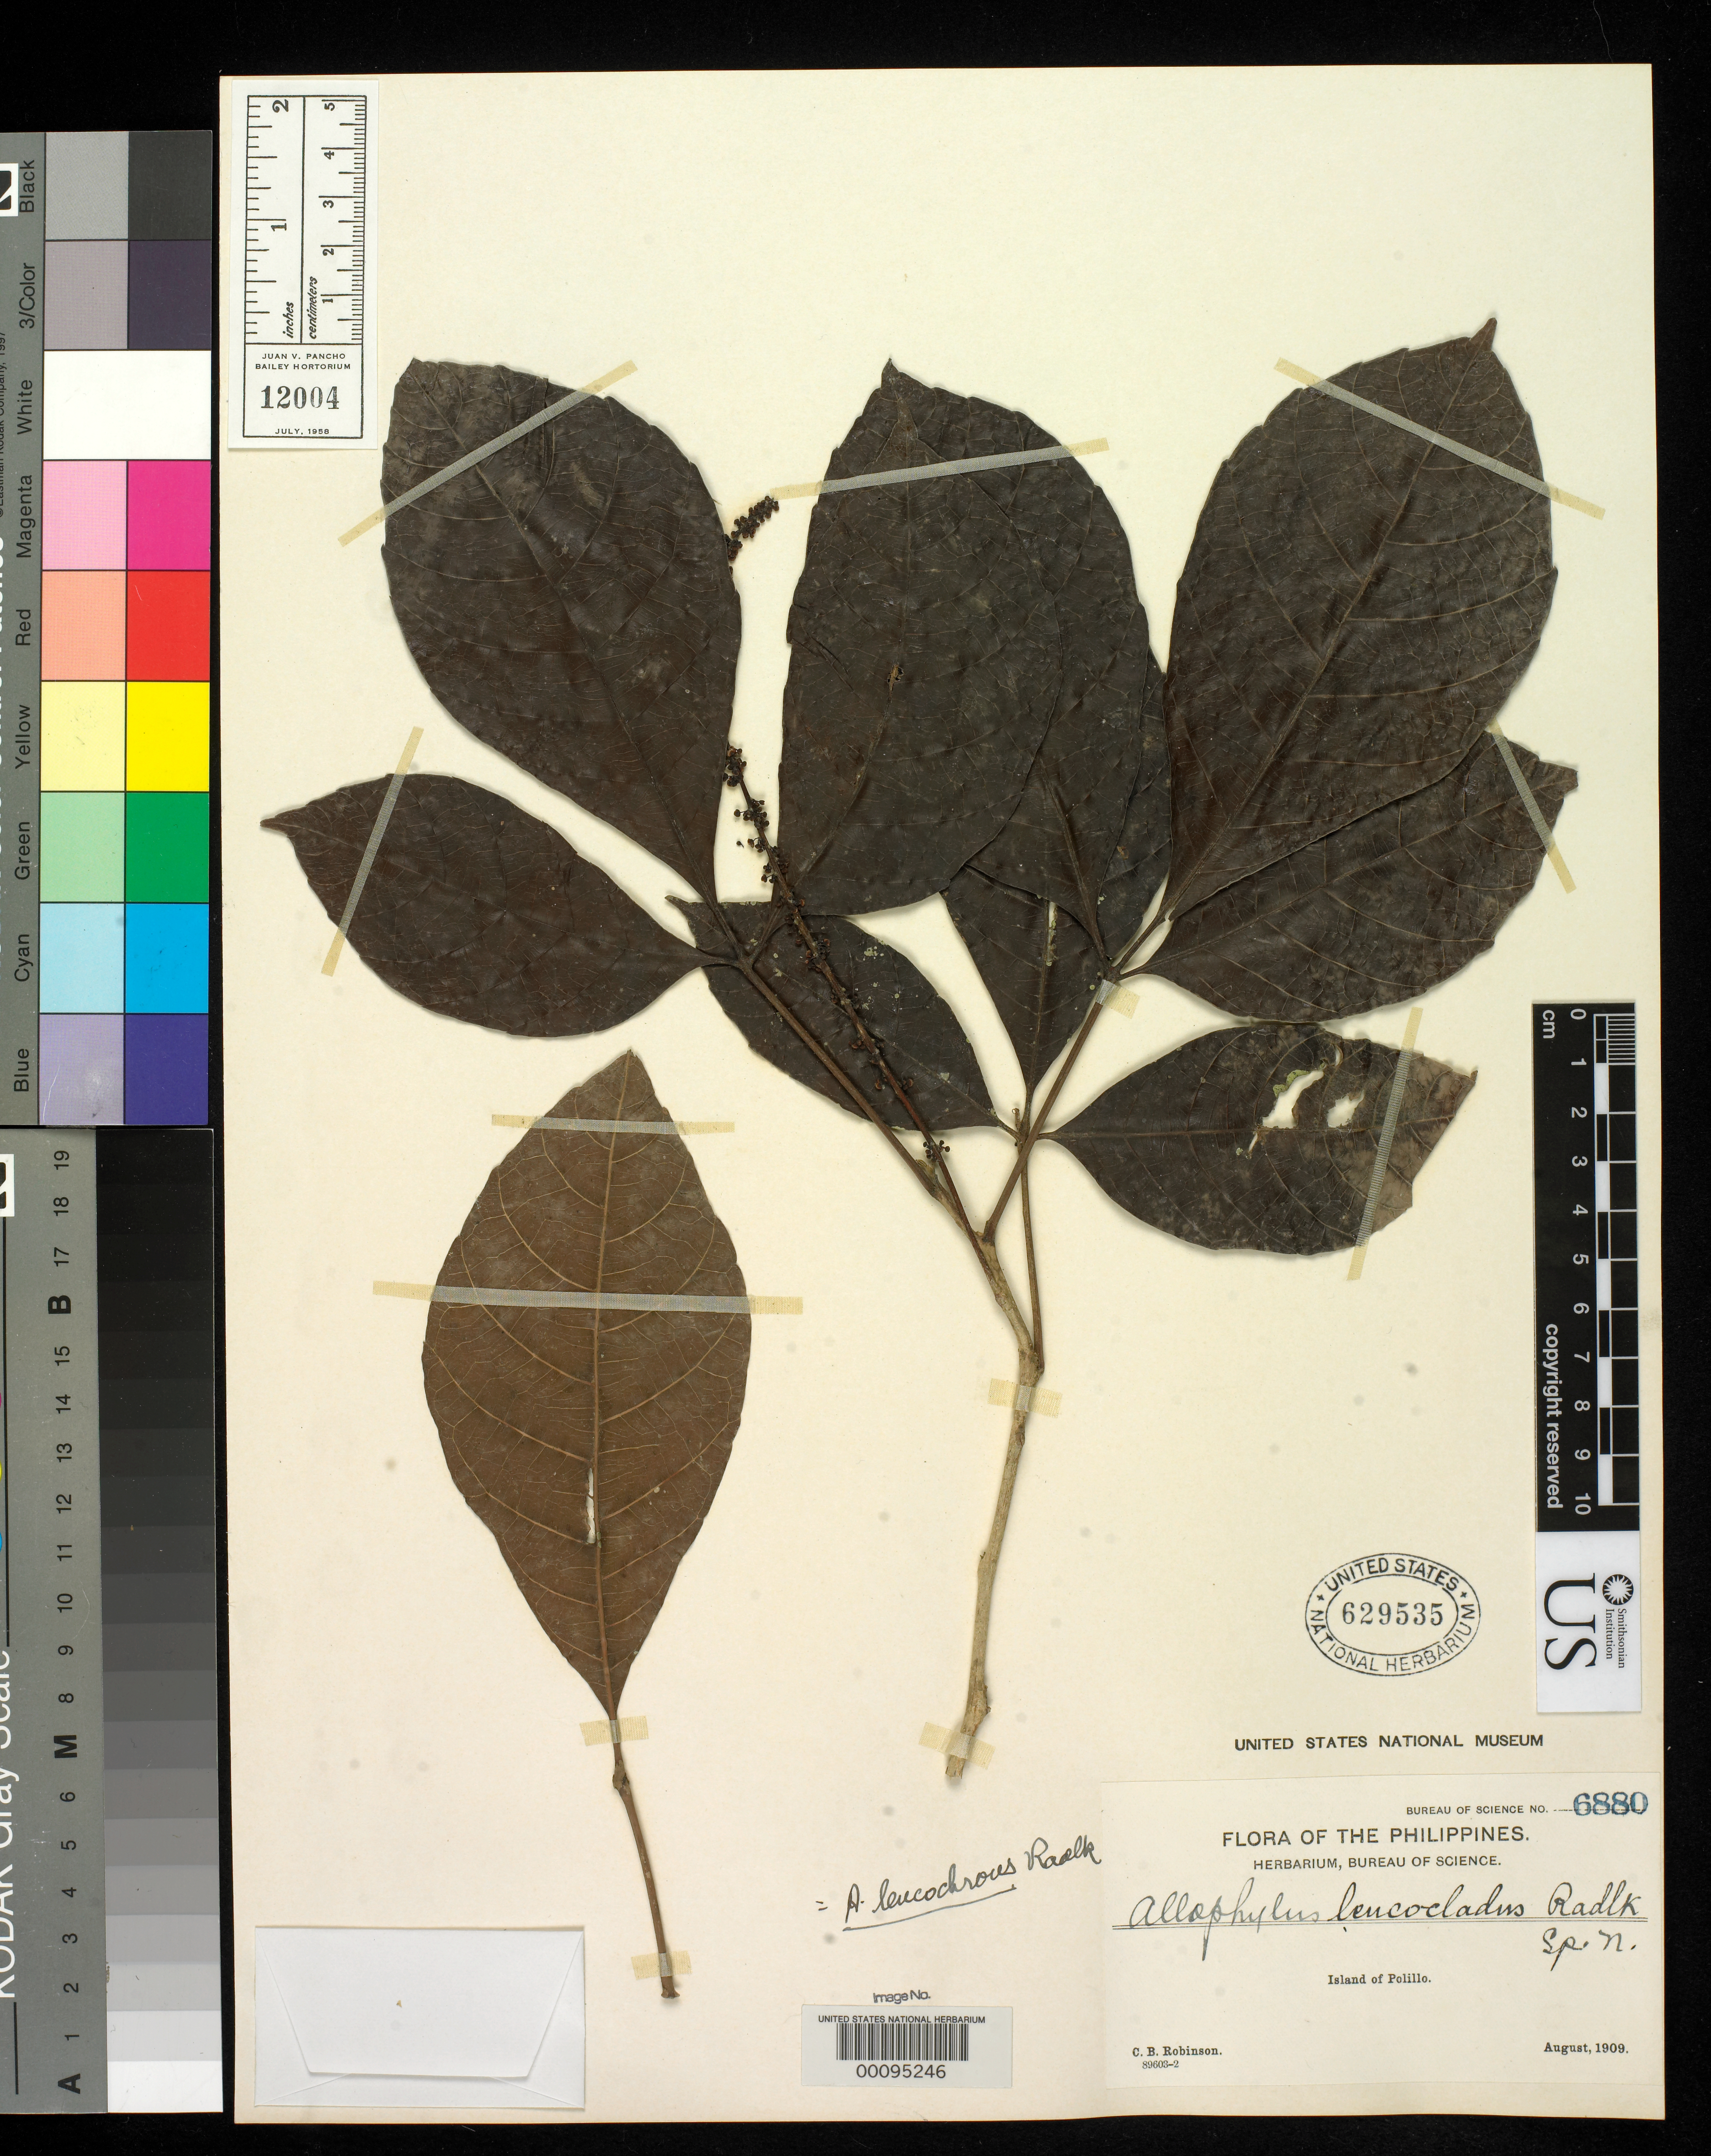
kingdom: Plantae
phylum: Tracheophyta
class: Magnoliopsida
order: Sapindales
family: Sapindaceae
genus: Allophylus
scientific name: Allophylus leucoclados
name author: Radlk.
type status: Isotype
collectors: C. Robinson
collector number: Bur. Sci. 6880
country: Philippines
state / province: Calabarzon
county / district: Quezon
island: Polillo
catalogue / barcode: US 629535